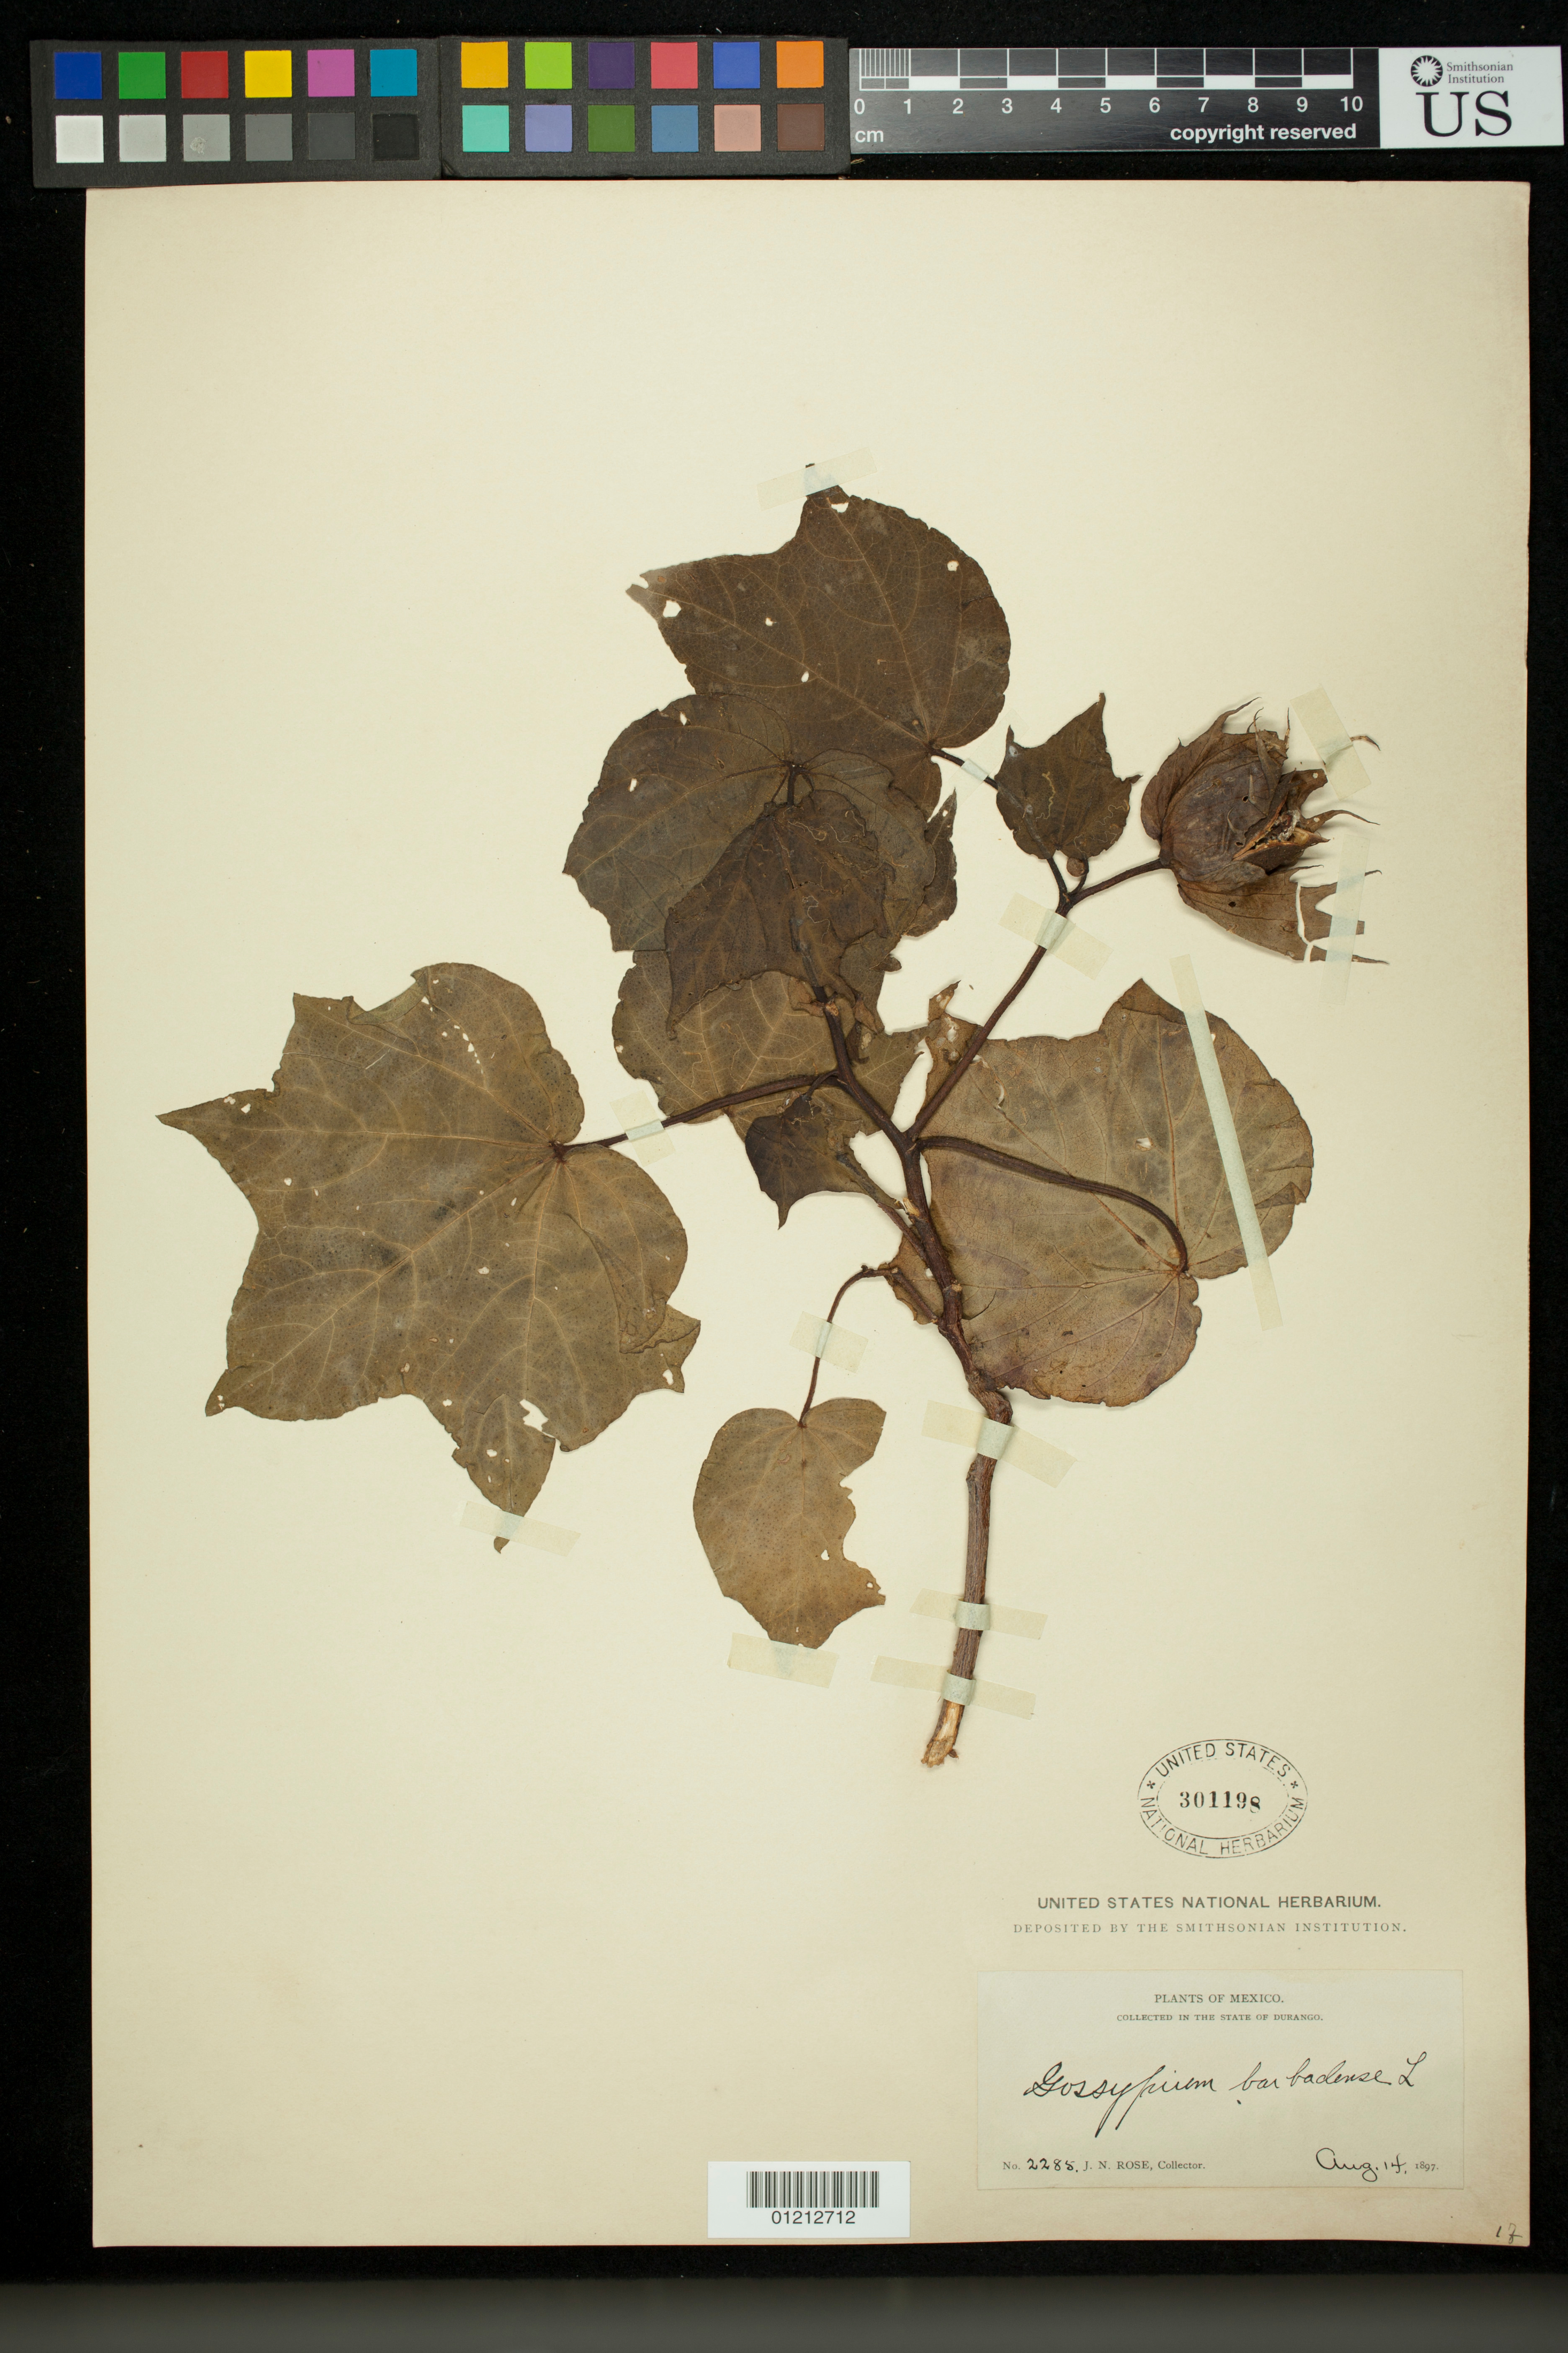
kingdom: Plantae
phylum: Tracheophyta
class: Magnoliopsida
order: Malvales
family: Malvaceae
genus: Gossypium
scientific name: Gossypium barbadense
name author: L.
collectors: J. N. Rose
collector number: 2285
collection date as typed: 14 Aug 1897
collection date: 1897-08-14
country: Mexico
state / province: Durango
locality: State of Durango.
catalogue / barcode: US 301198